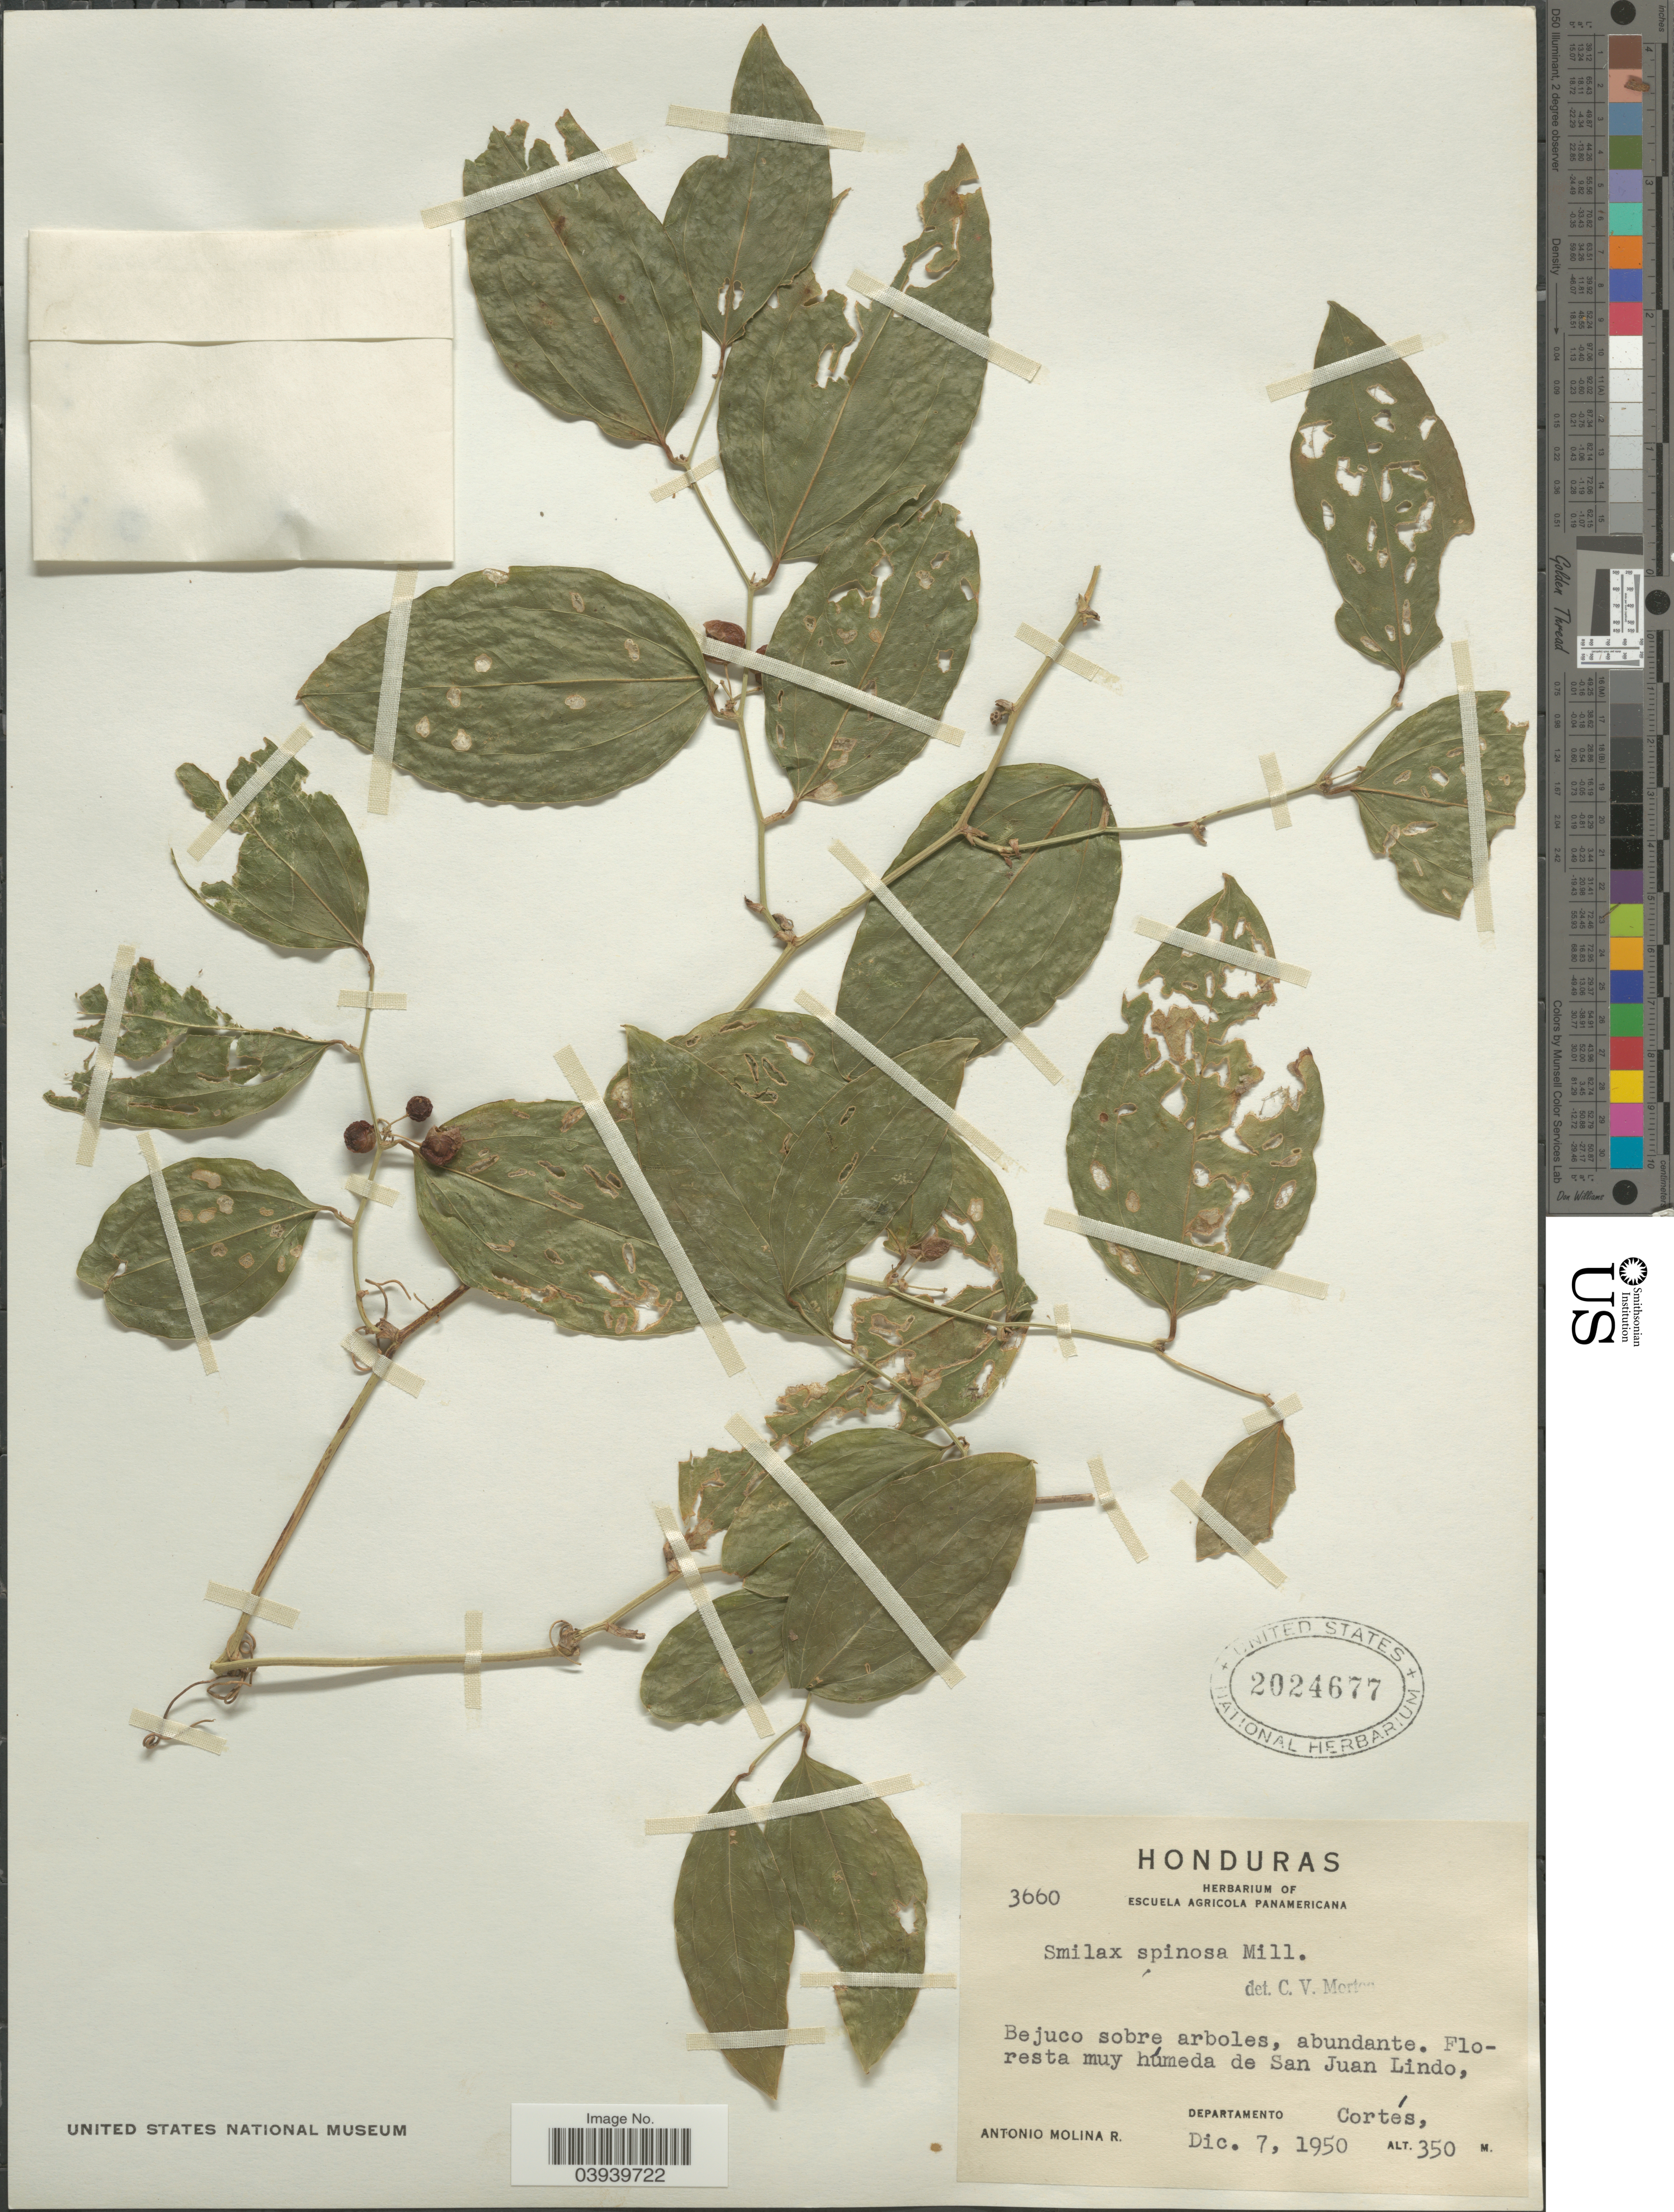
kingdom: Plantae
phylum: Tracheophyta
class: Liliopsida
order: Liliales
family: Smilacaceae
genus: Smilax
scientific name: Smilax spinosa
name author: Mill.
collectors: A. Molina R.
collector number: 3660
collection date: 1950-12-07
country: Honduras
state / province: Cortes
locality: San Juan Lindo, Departamento Cortés.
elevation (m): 350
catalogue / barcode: US 2024677